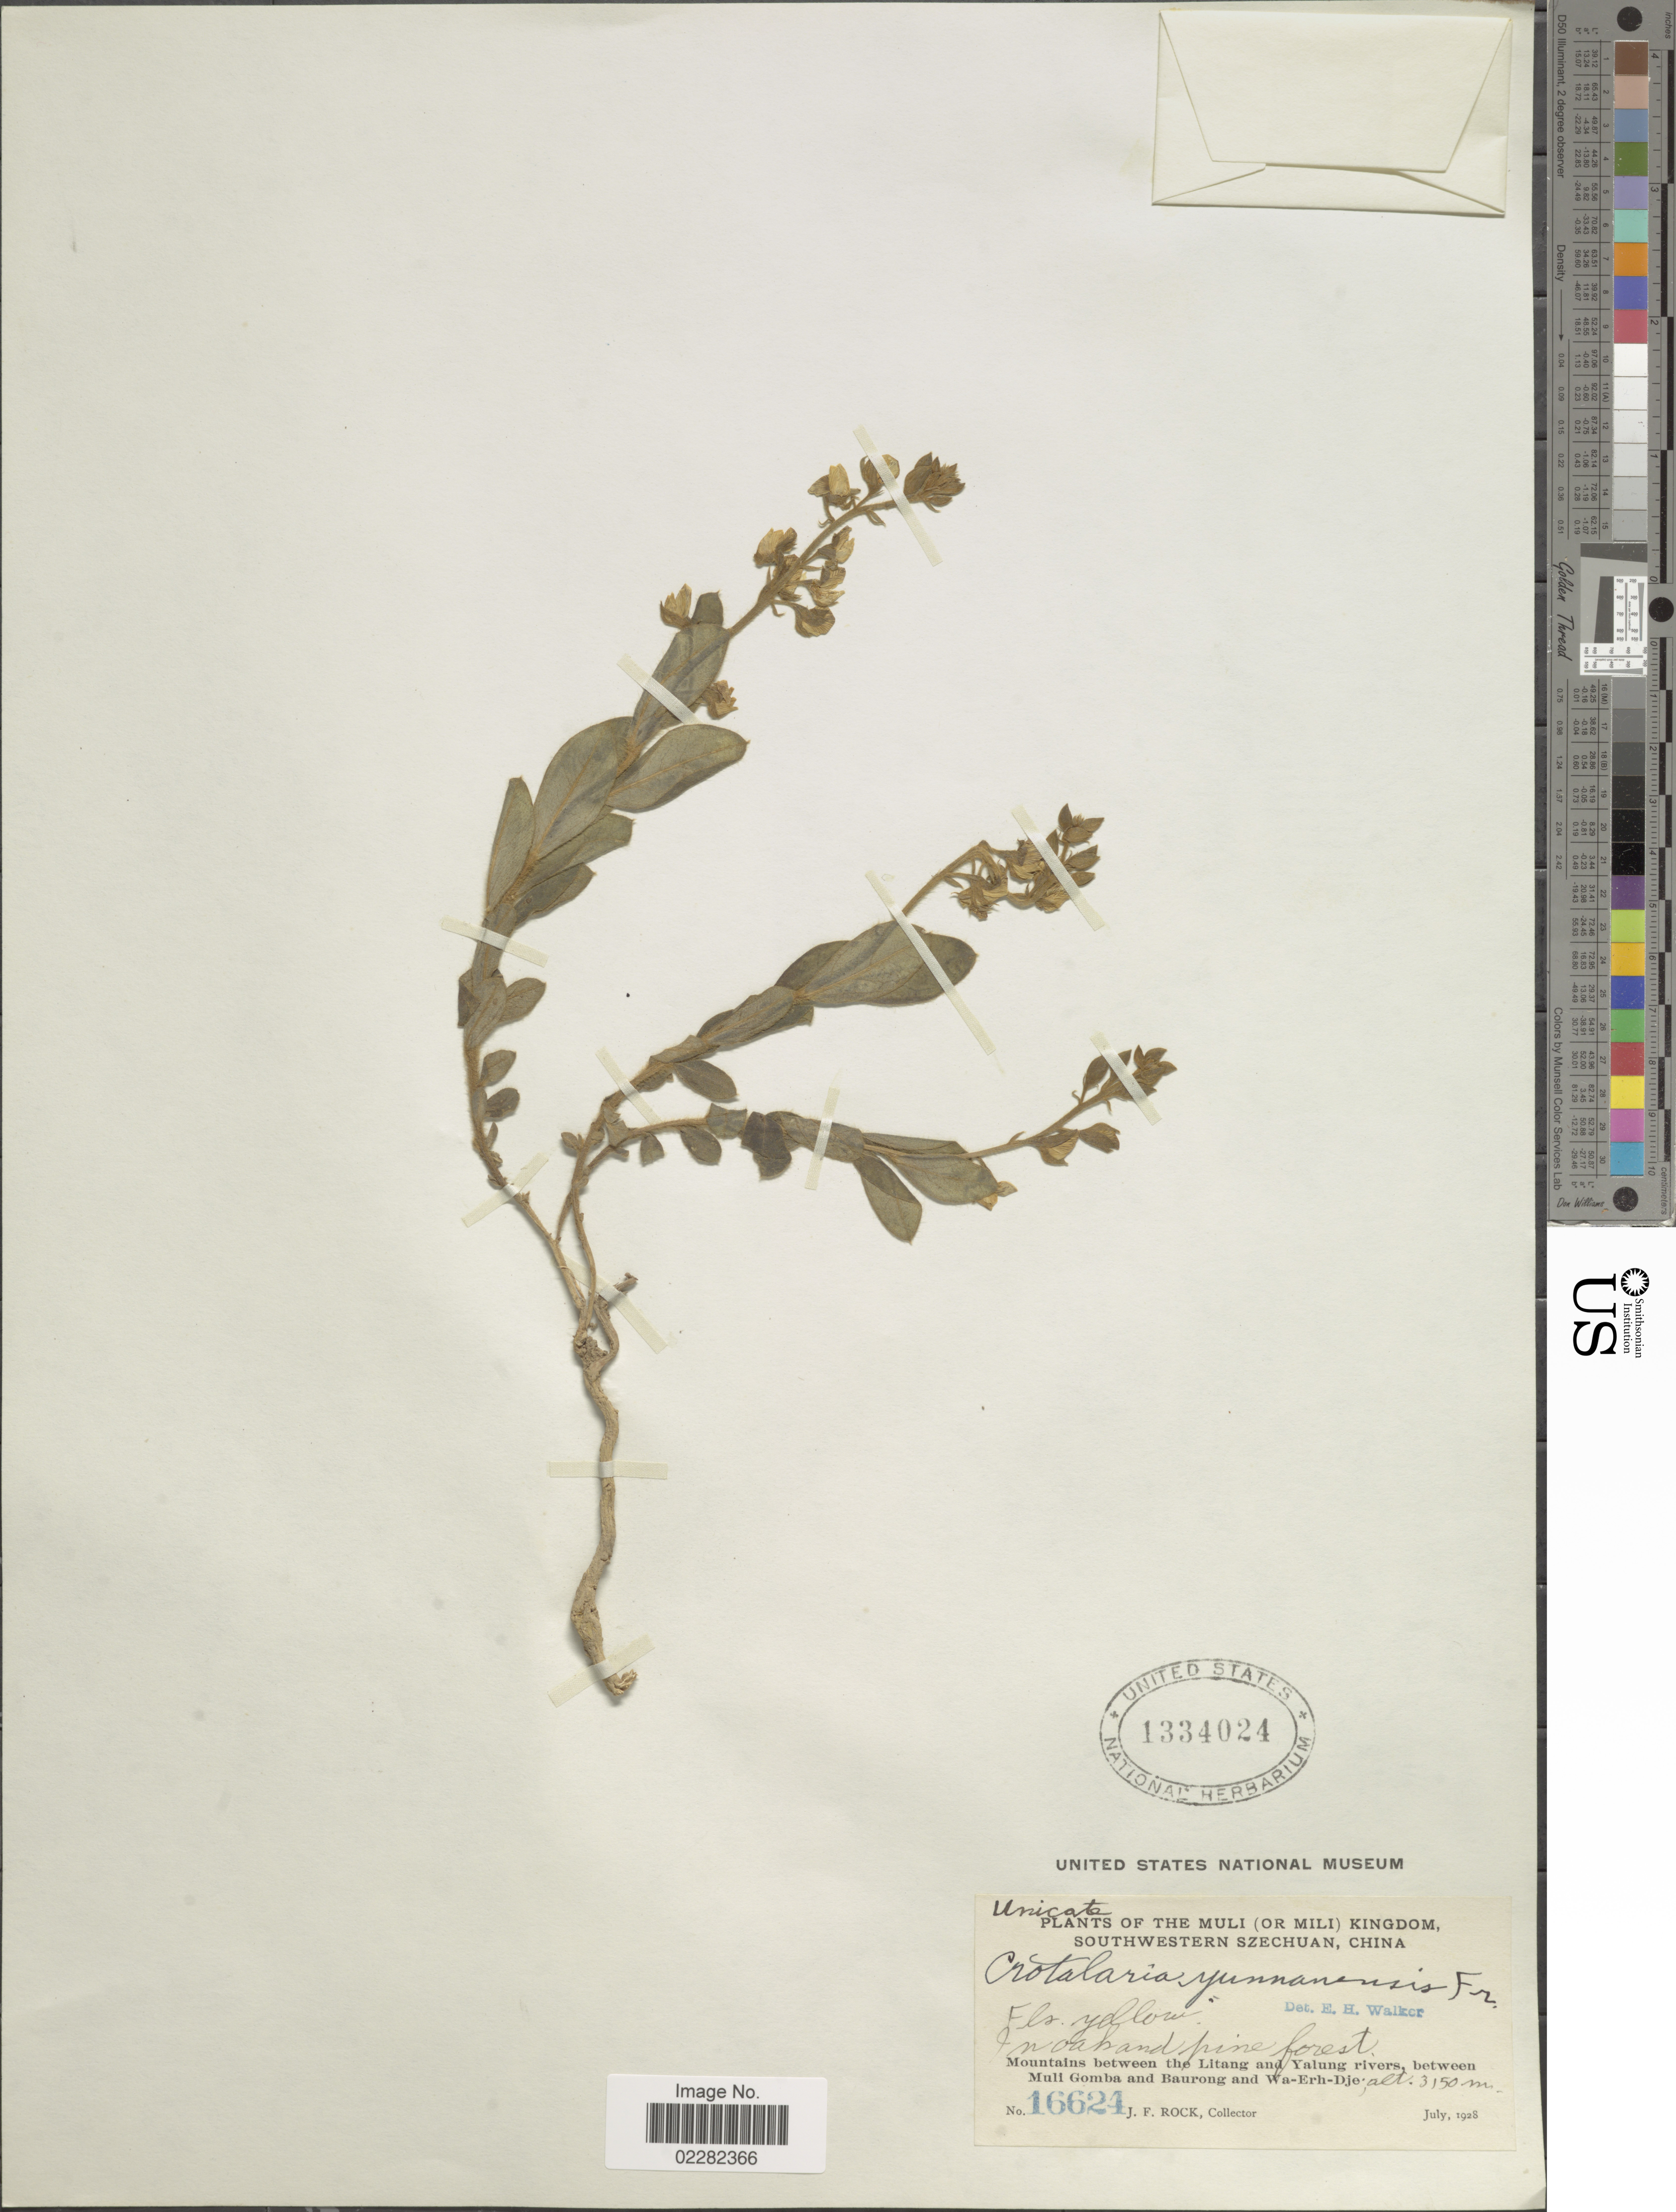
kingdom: Plantae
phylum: Tracheophyta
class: Magnoliopsida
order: Fabales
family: Fabaceae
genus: Crotalaria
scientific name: Crotalaria yunnanensis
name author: Franch.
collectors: J. Rock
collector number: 16624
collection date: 1928-07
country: China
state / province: Sichuan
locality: Muli (or Mili) Kingdom, Southwestern Szechuan, Moutnains between the Litang and Yalung rivers between Muli Gomba and Baurong and Wa-Erh-Dje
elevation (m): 3150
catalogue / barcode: US 1334024